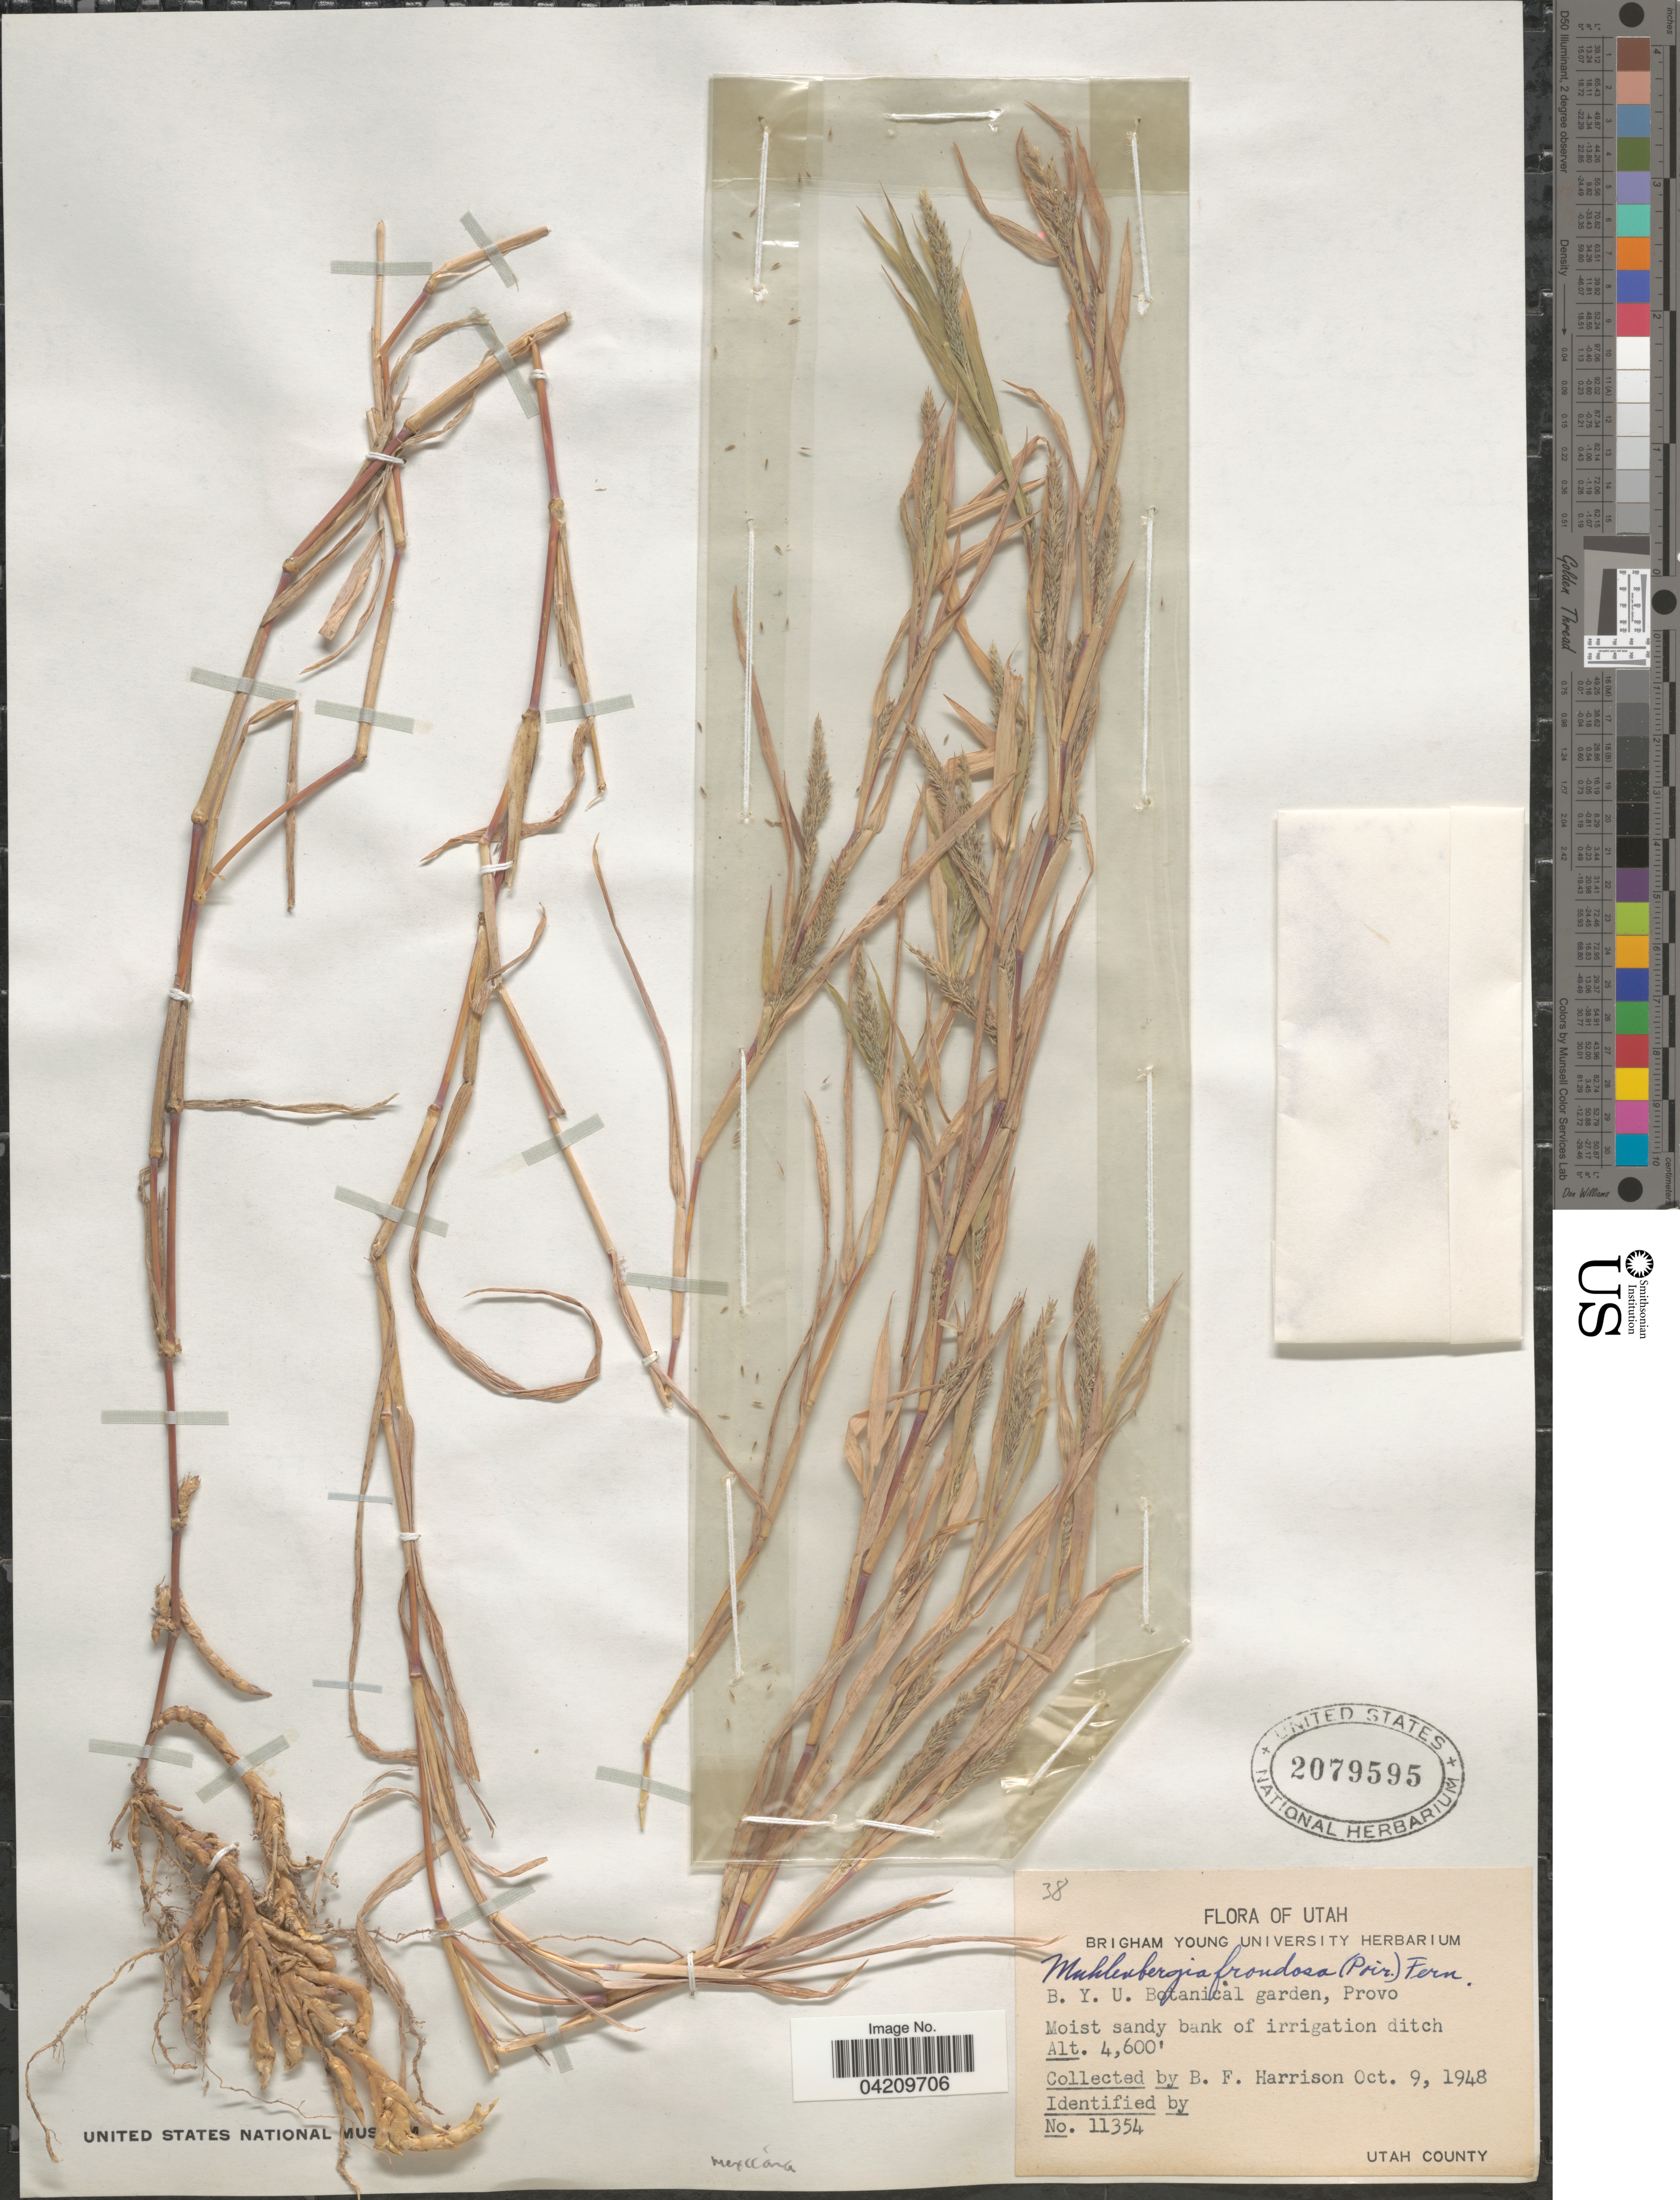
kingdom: Plantae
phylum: Tracheophyta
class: Liliopsida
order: Poales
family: Poaceae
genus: Muhlenbergia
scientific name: Muhlenbergia mexicana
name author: (L.) Trin.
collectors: B. F. Harrison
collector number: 11354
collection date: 1948-10-09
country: United States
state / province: Utah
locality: B. Y. U. Botanical Garden, Provo. Utah County.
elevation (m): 1402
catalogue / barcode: US 2079595